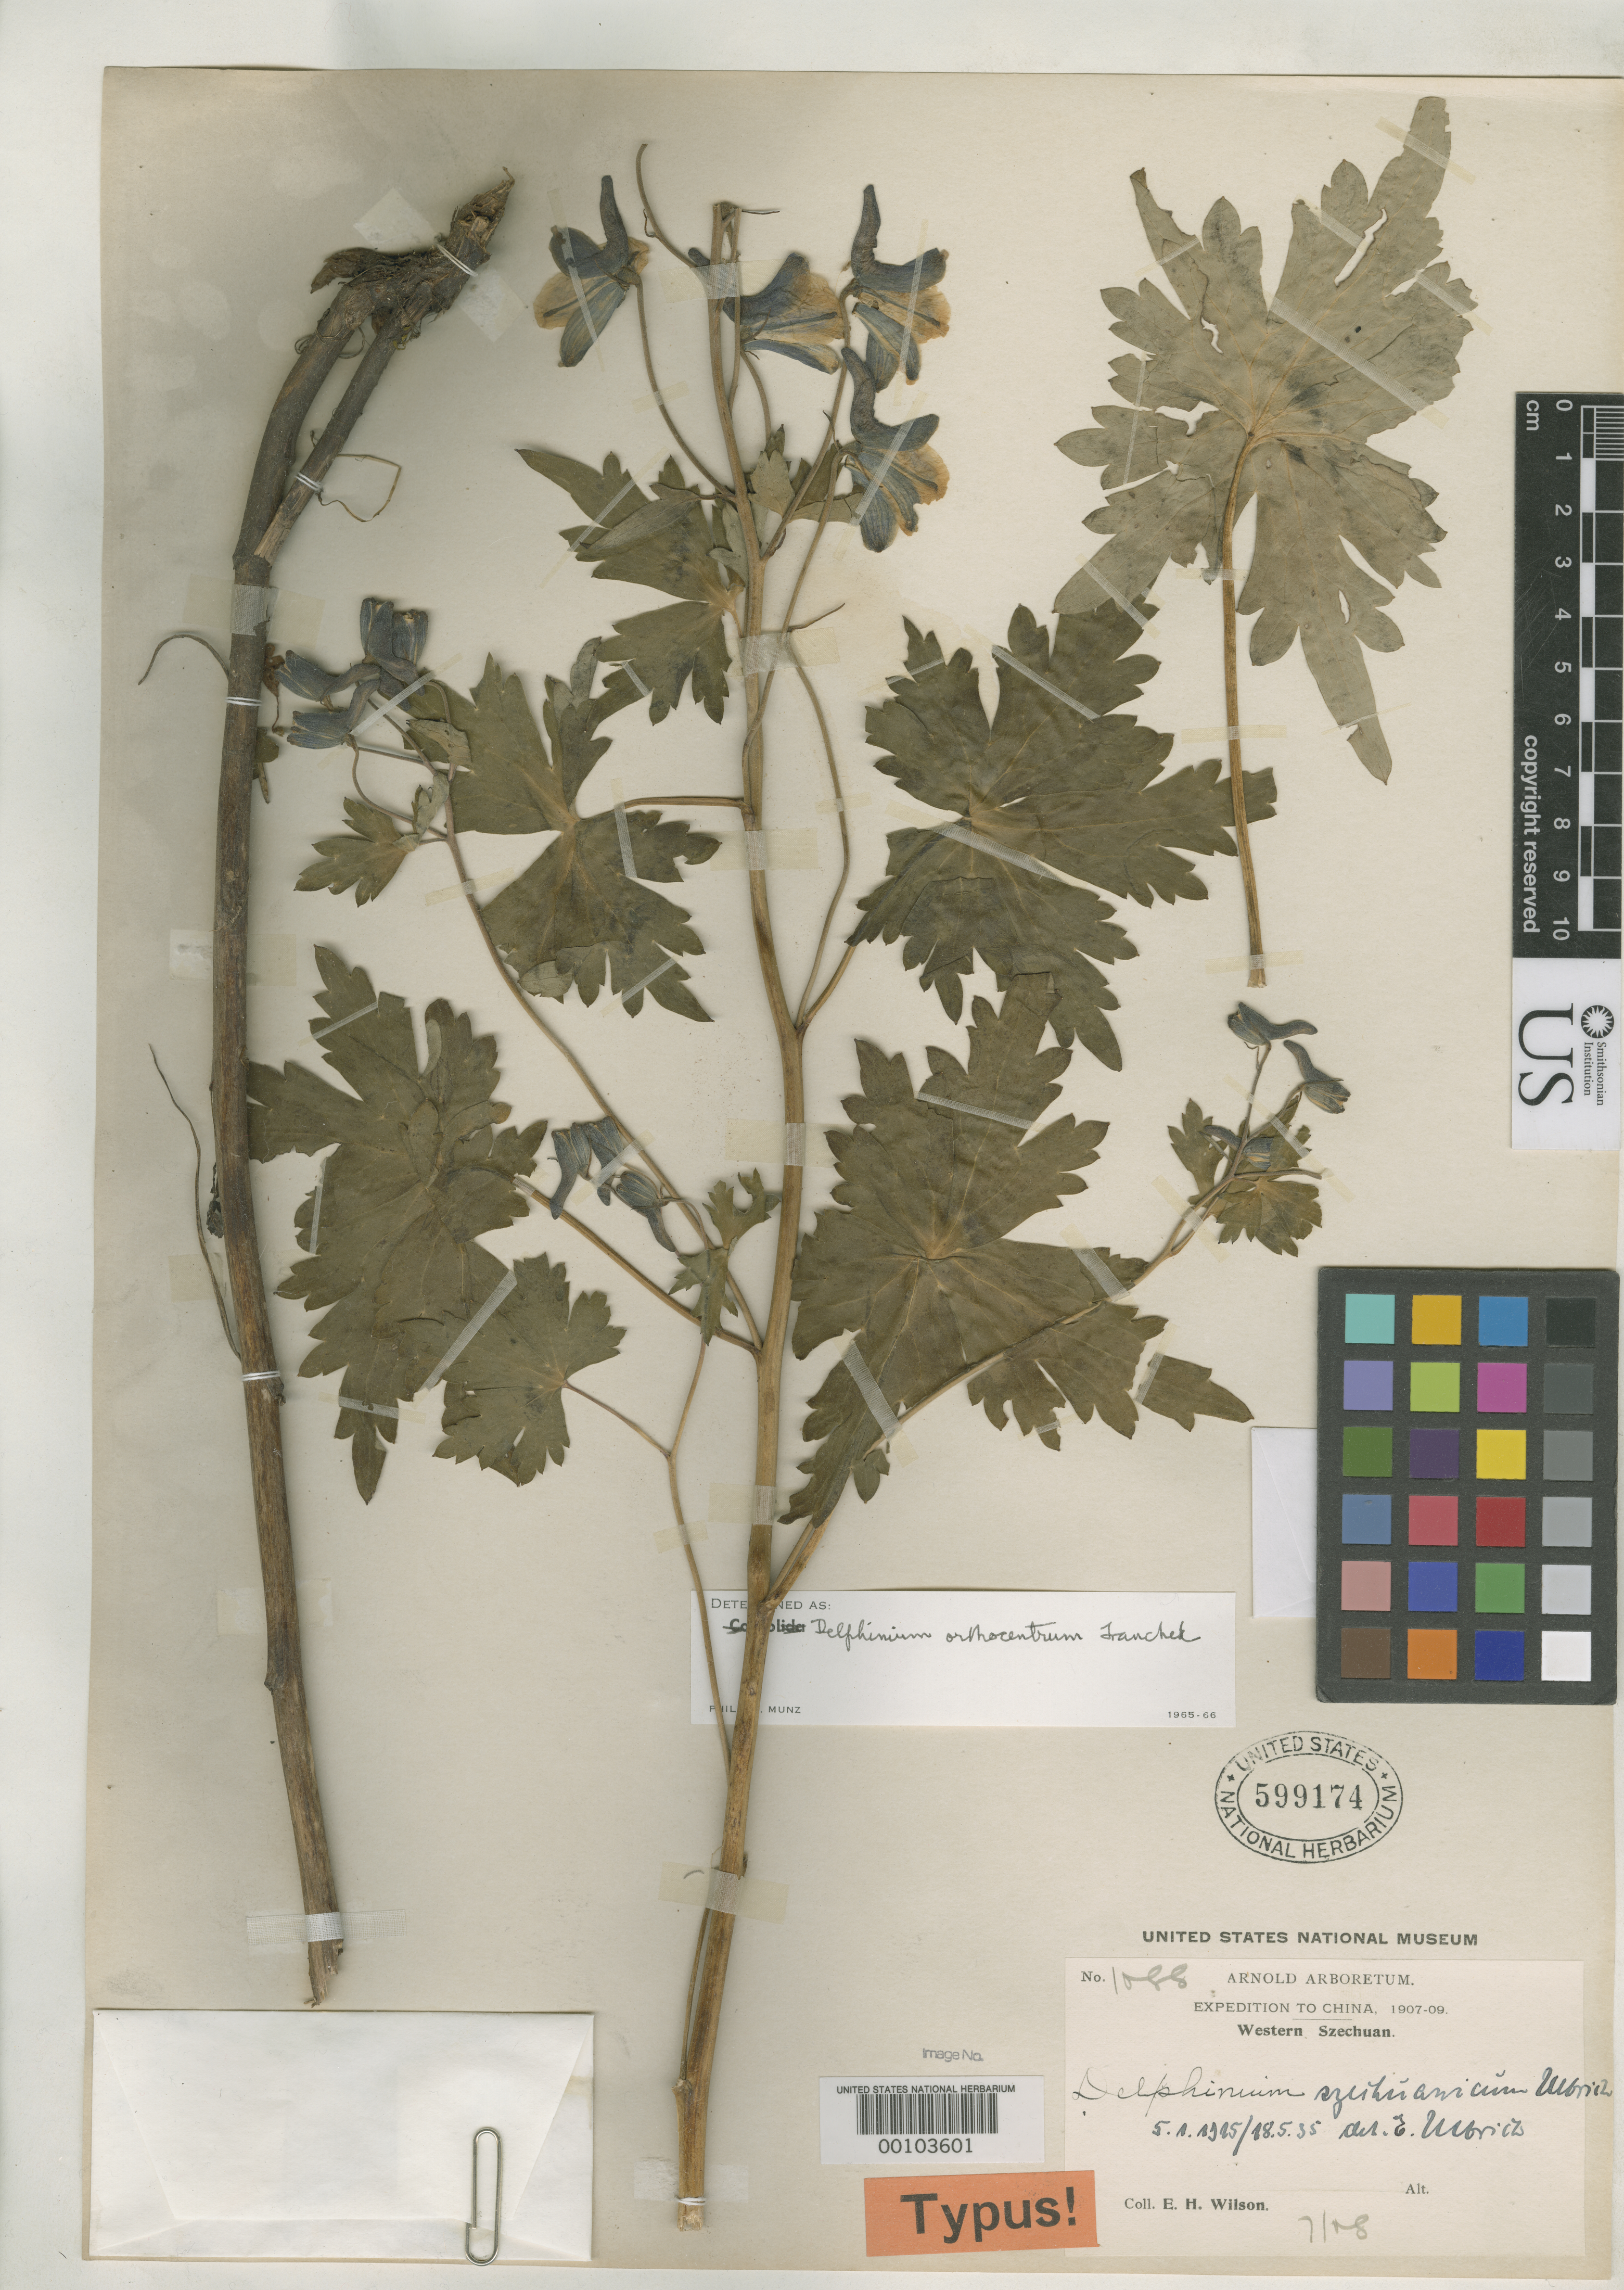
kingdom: Plantae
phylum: Tracheophyta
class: Magnoliopsida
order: Ranunculales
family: Ranunculaceae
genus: Delphinium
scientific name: Delphinium szechuanicum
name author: Ulbr.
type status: Type Fragment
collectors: E. H. Wilson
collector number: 1088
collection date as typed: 1907 to -- --- 1909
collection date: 1907/1909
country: China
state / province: Sichuan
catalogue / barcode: US 599174